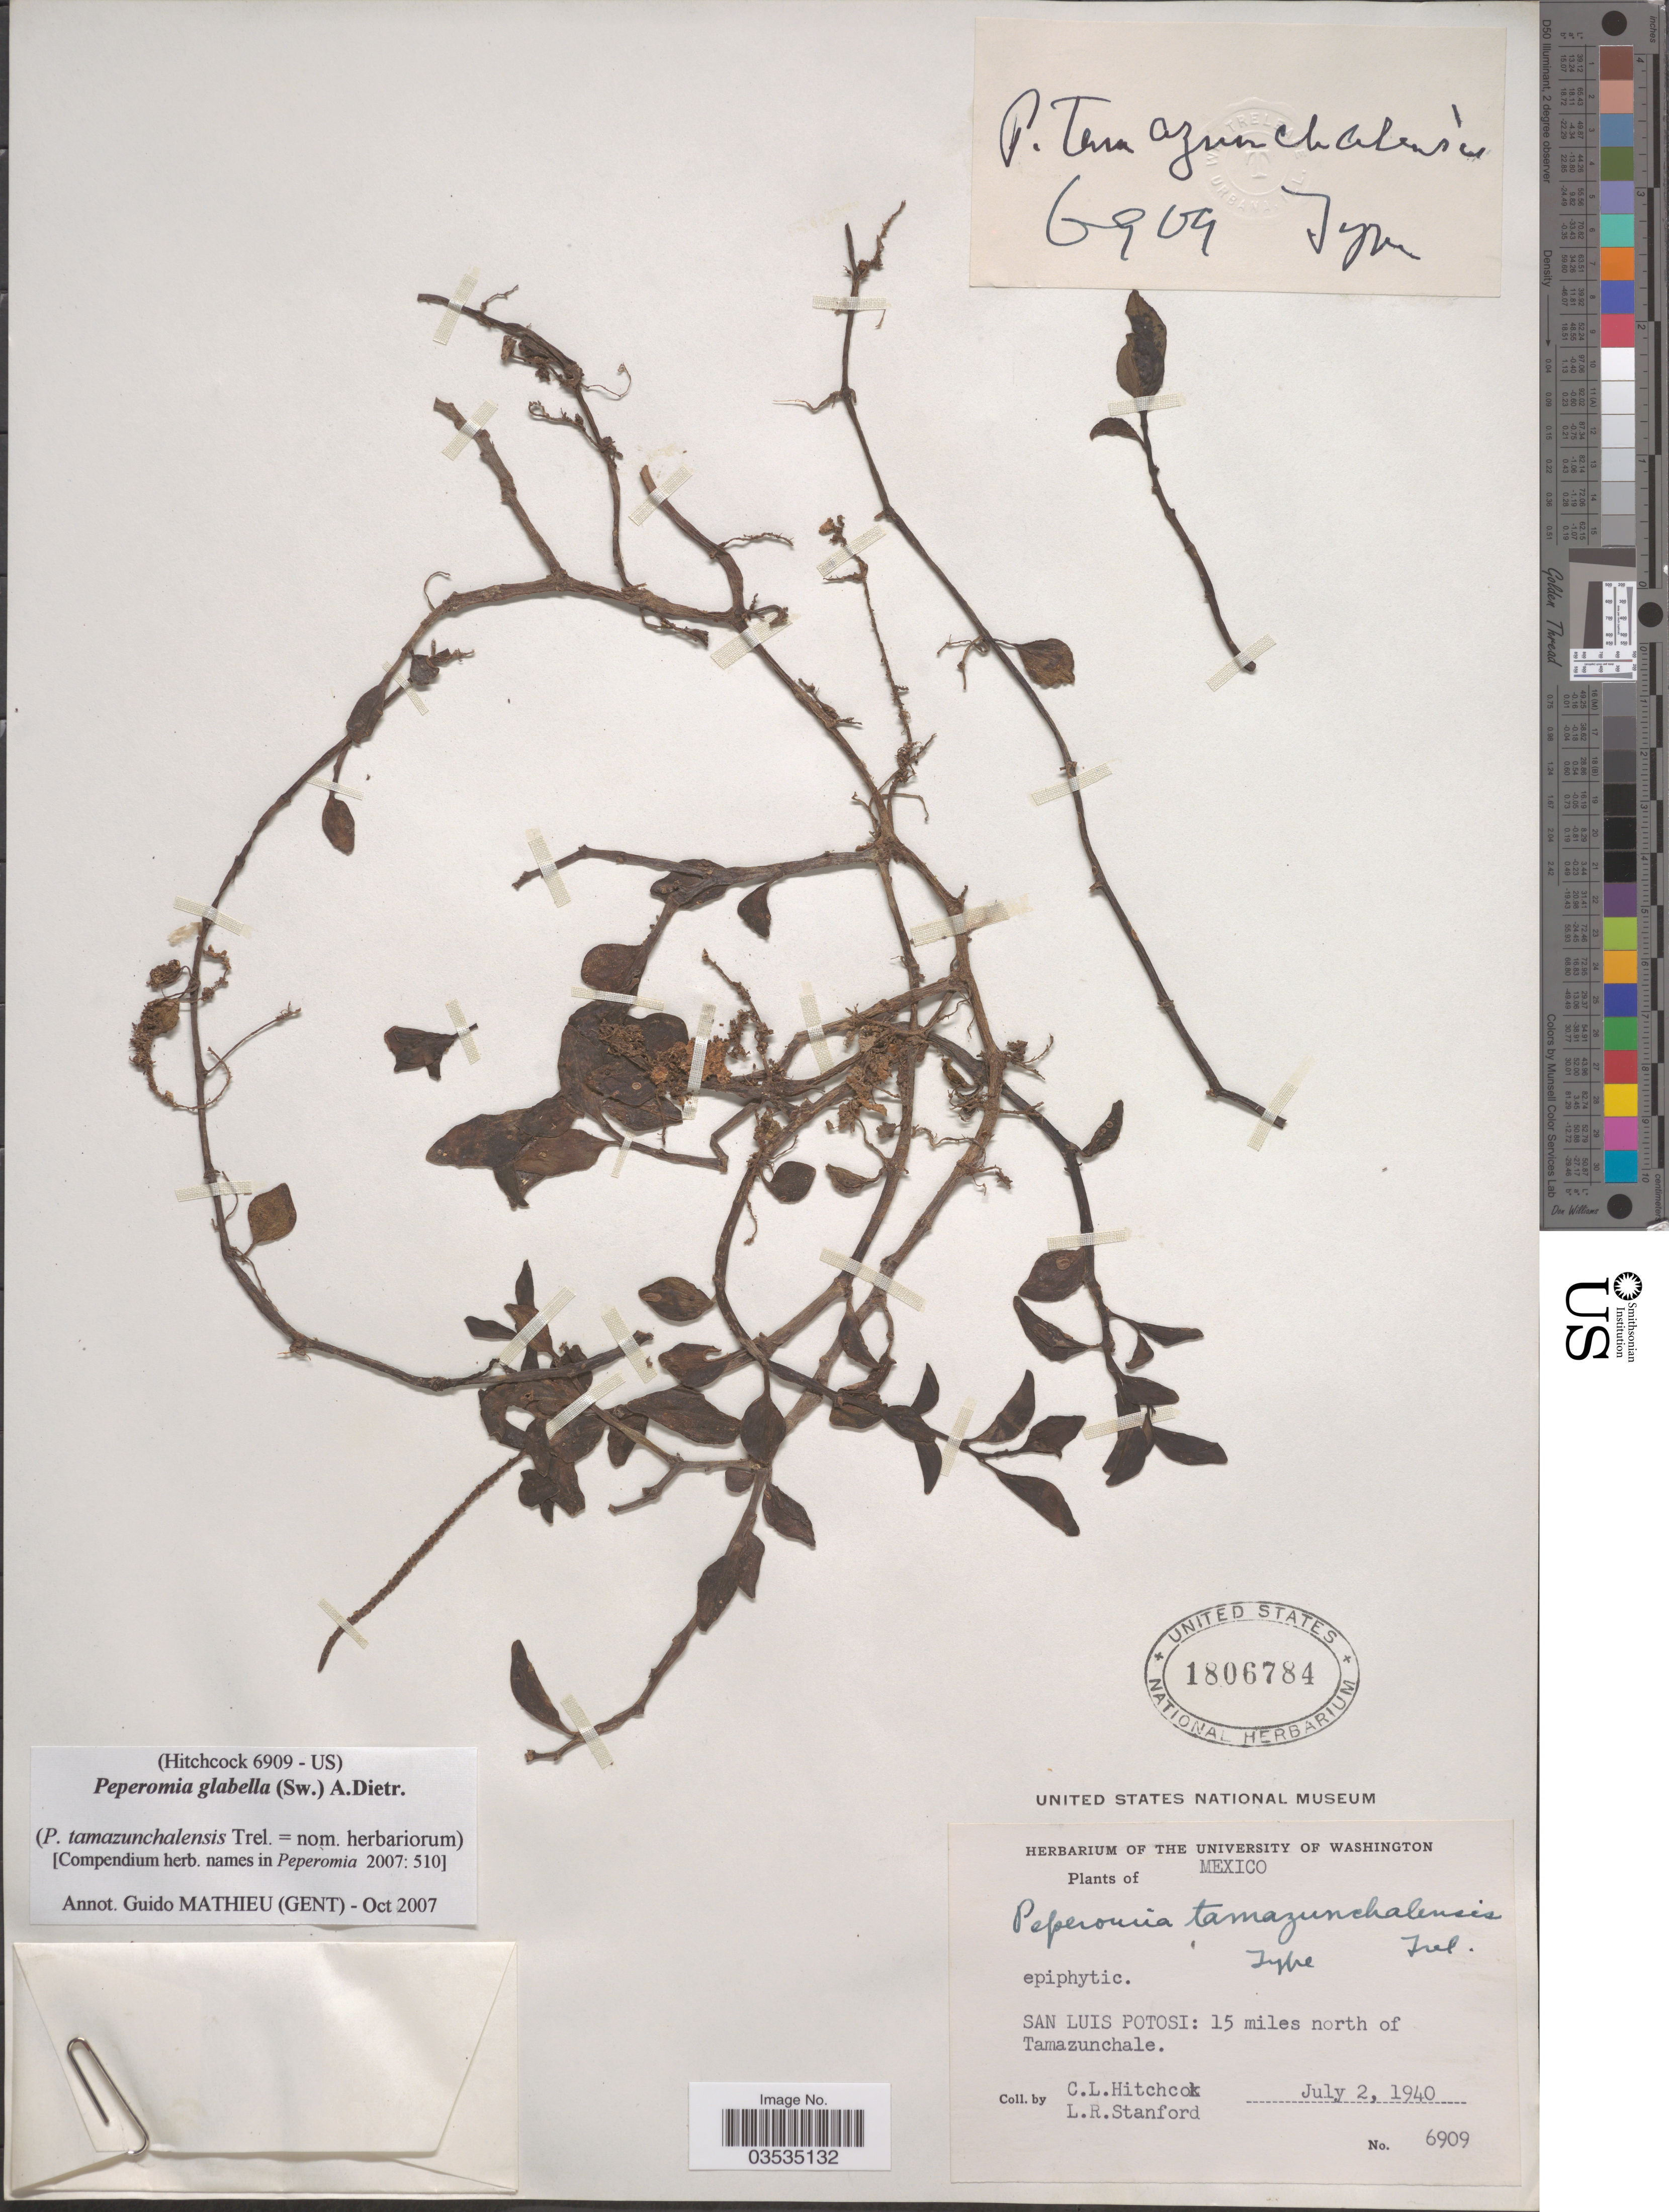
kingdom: Plantae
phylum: Tracheophyta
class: Magnoliopsida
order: Piperales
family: Piperaceae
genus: Peperomia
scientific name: Peperomia glabella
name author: (Sw.) A. Dietr.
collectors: C. L. Hitchcock & L. R. Stanford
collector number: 6909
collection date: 1940-07-02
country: Mexico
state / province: San Luis Potosí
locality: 15 miles north of Tamazunchale.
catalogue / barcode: US 1806784